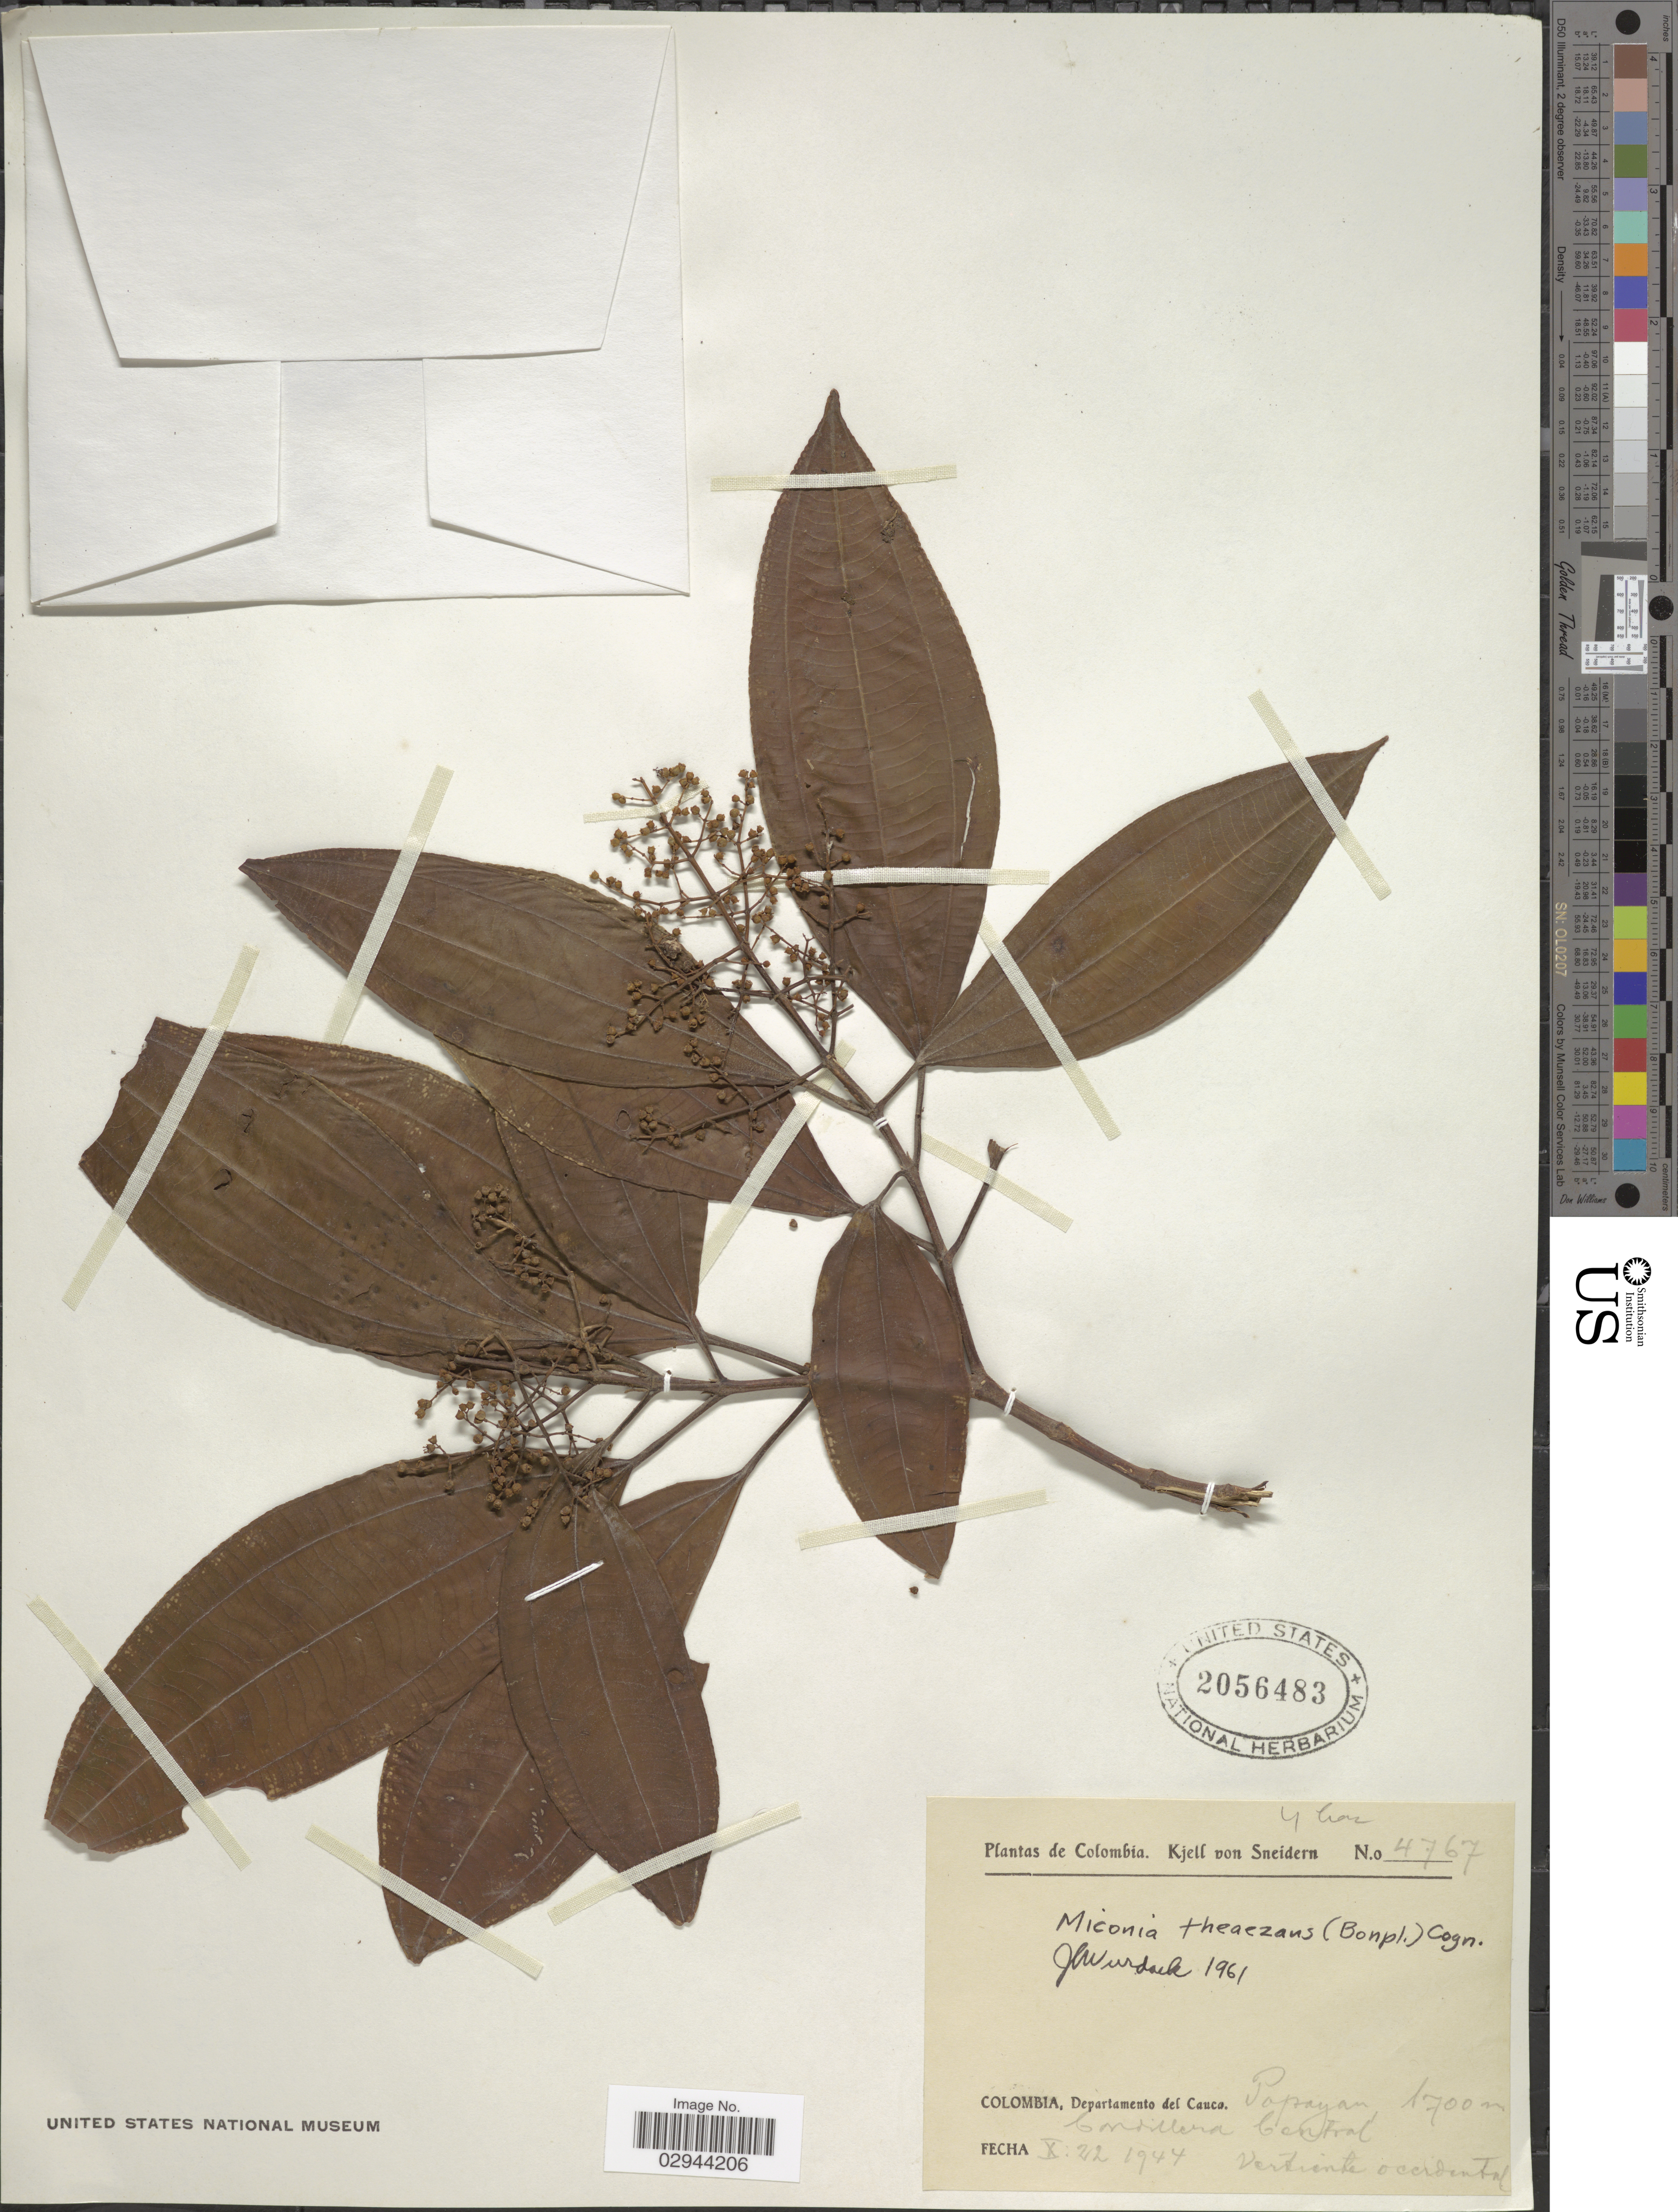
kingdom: Plantae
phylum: Tracheophyta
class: Magnoliopsida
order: Myrtales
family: Melastomataceae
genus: Miconia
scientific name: Miconia theizans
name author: (Bonpl.) Cogn.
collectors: K. von Sneidern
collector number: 4767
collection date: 1944-10-22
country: Colombia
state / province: Cauca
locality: Departamento del Cauca, Popayan, Cordillera Central.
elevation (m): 1700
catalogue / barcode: US 2056483